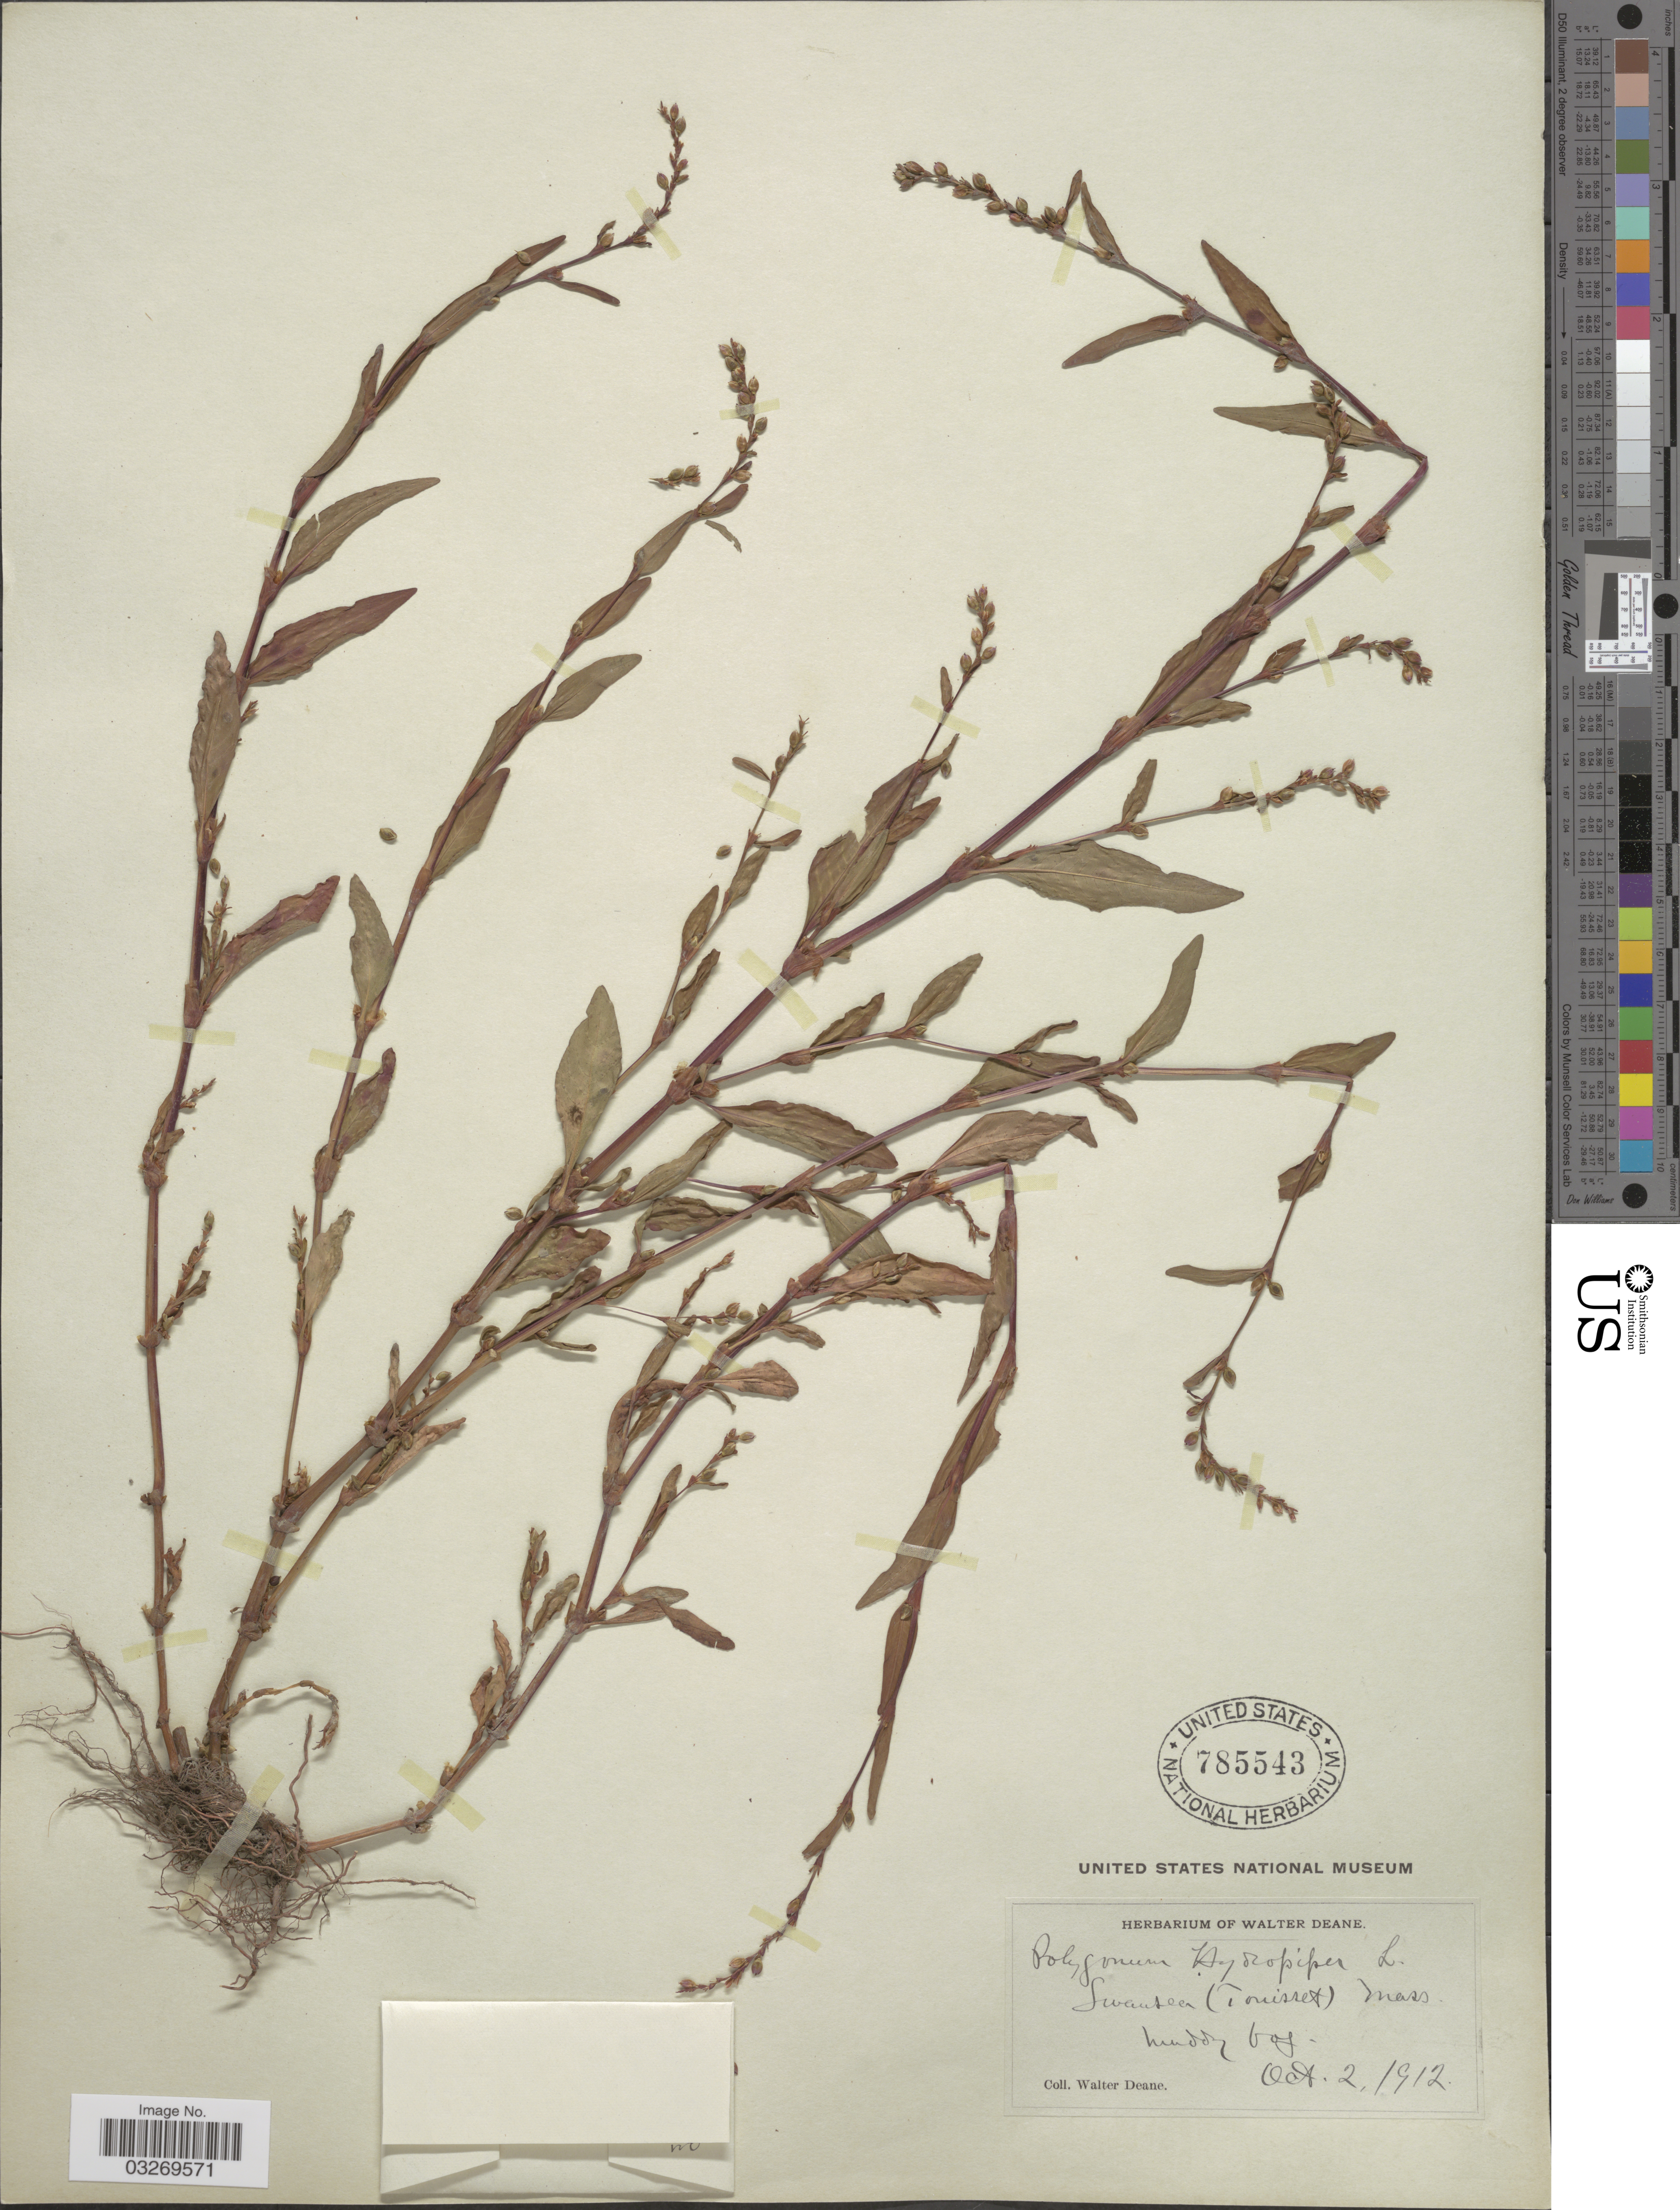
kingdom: Plantae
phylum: Tracheophyta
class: Magnoliopsida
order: Caryophyllales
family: Polygonaceae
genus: Persicaria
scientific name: Persicaria hydropiper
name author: (L.) Delarbre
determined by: Atha, D. E.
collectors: W. Deane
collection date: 1912-10-02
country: United States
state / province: Massachusetts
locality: Swansea (Touisset) Mass. Muddy bog.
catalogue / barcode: US 785543